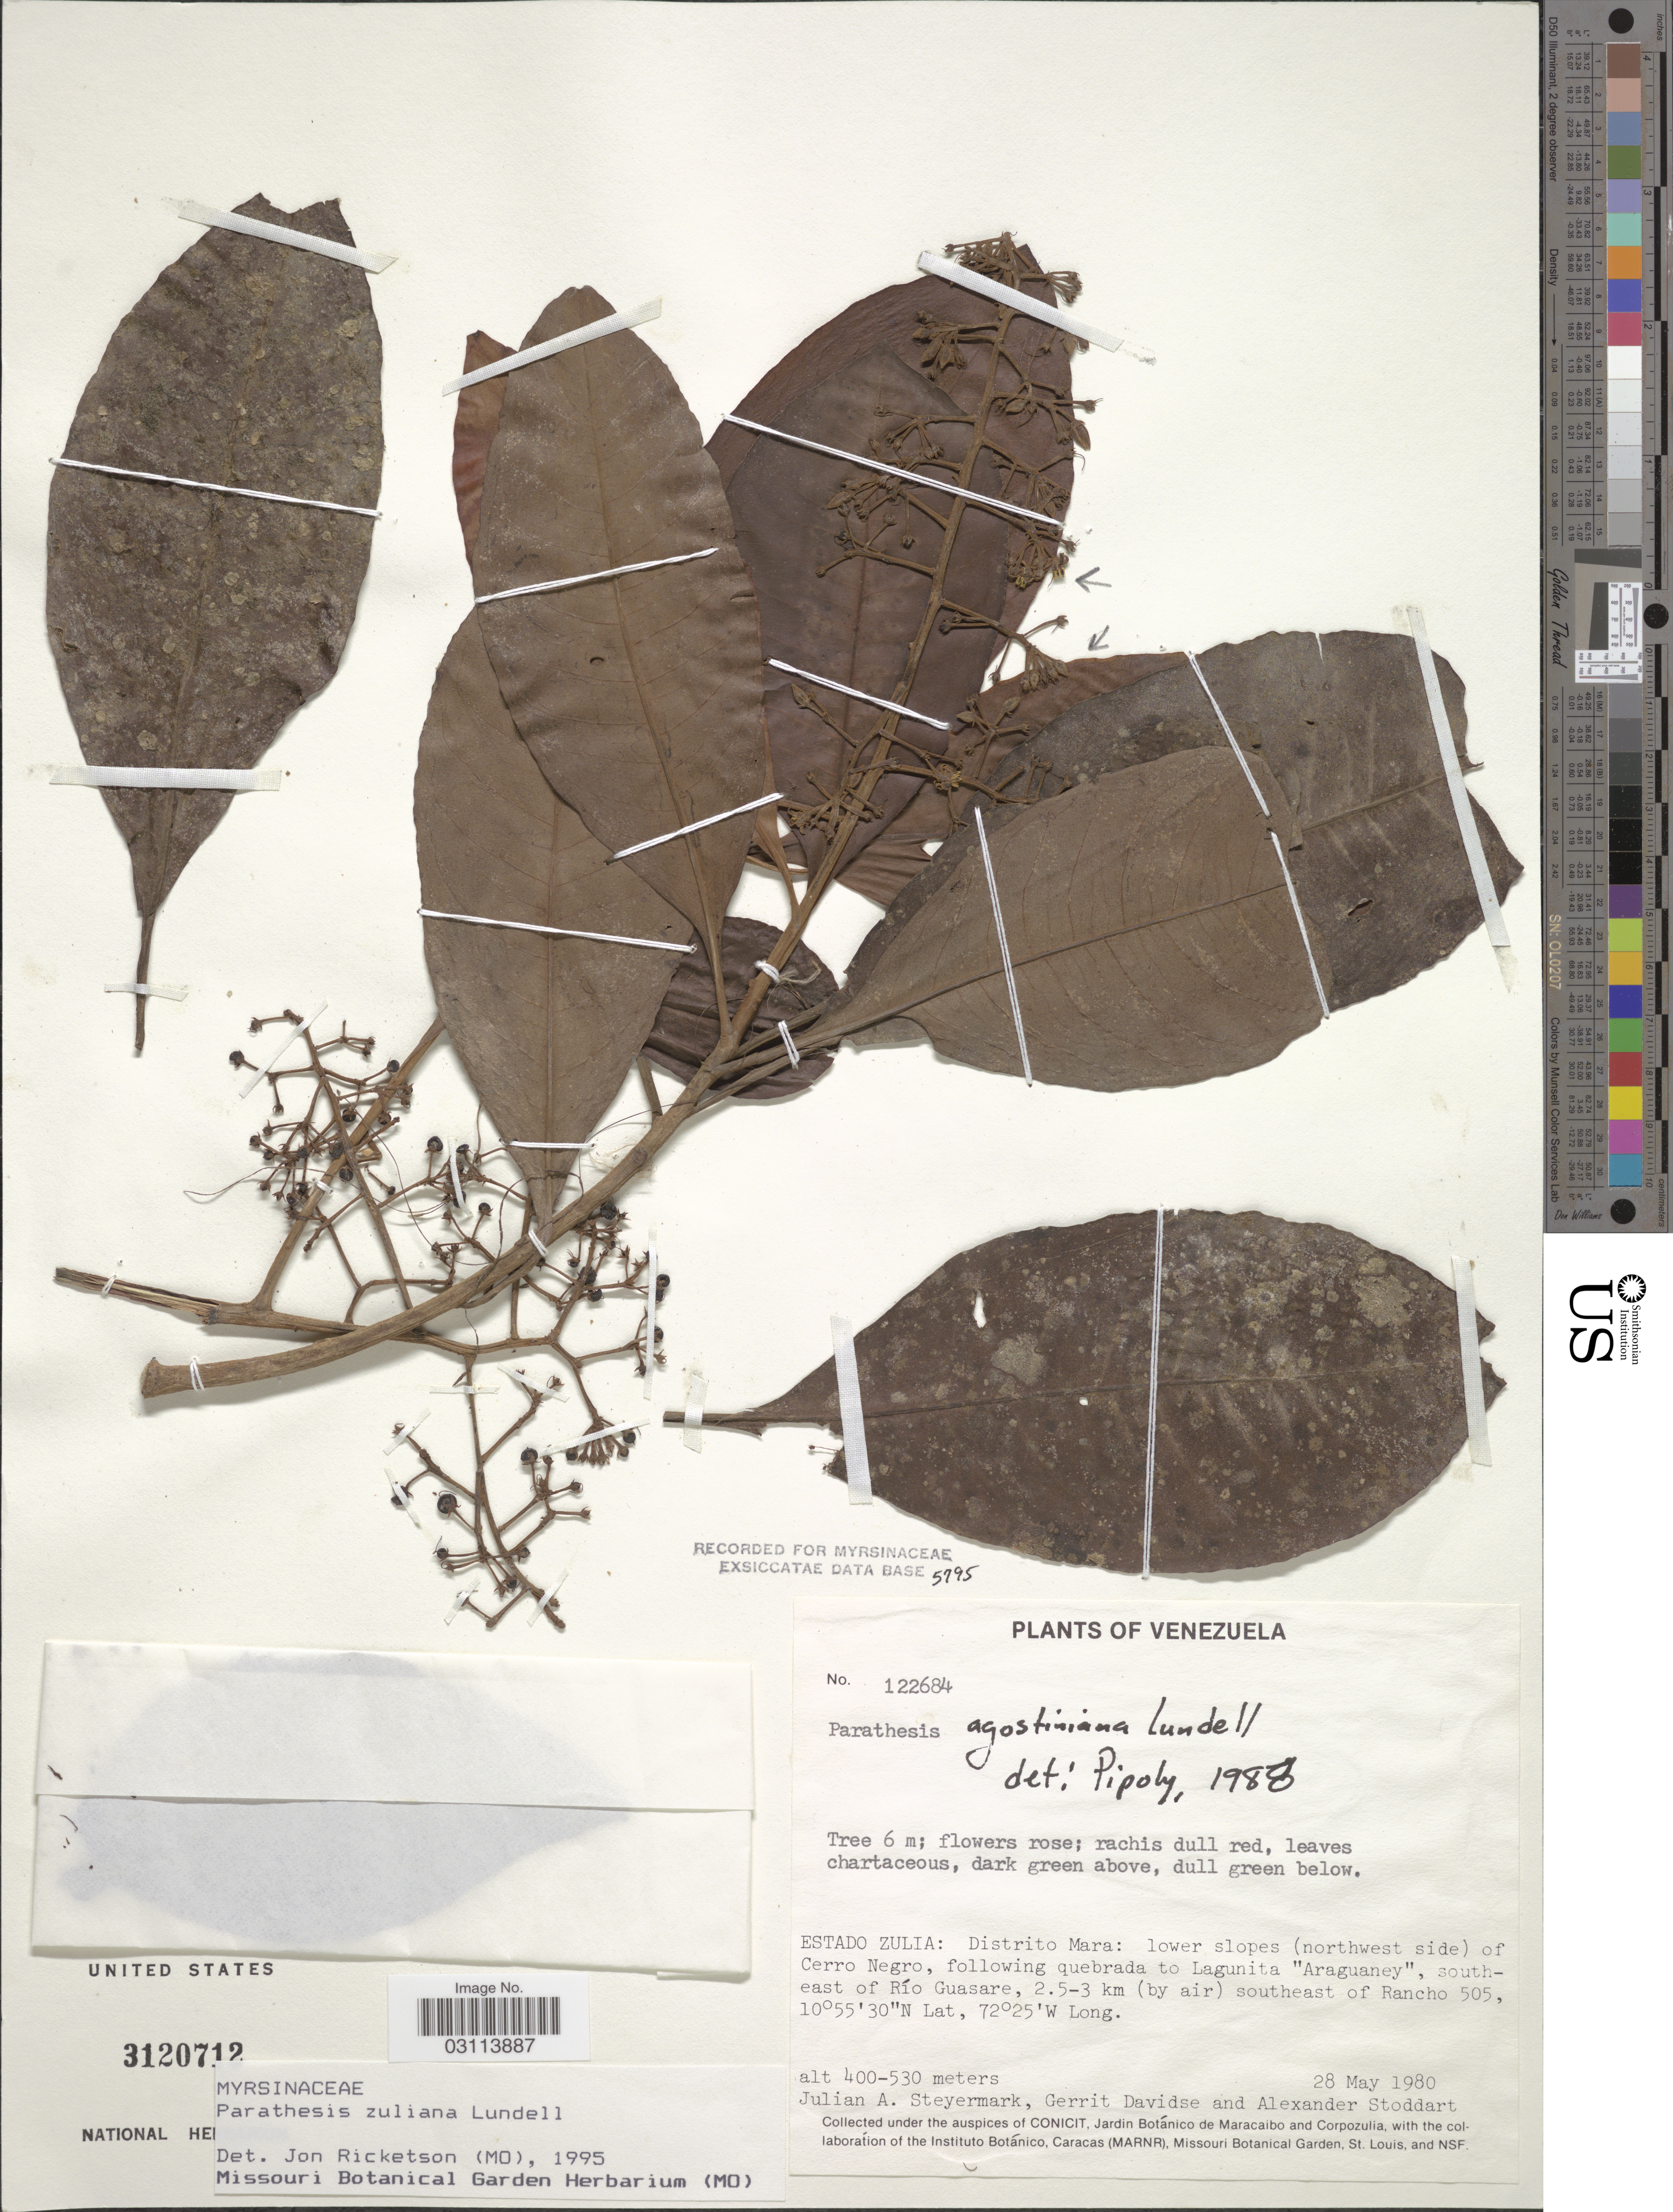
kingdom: Plantae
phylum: Tracheophyta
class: Magnoliopsida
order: Ericales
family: Primulaceae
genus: Parathesis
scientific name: Parathesis zuliana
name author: Lundell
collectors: J. Steyermark, G. Davidse & A. Stoddart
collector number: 122684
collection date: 1980-05-28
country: Venezuela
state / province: Zulia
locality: Distrito Mara: lower slopes (northwest side) of Cerro Negro, following quebrada to Lagunita "Araguaney", southeast of Río Guasare, 2.5-3 km (by air) southeast of Rancho 505.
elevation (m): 400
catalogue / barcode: US 3120712